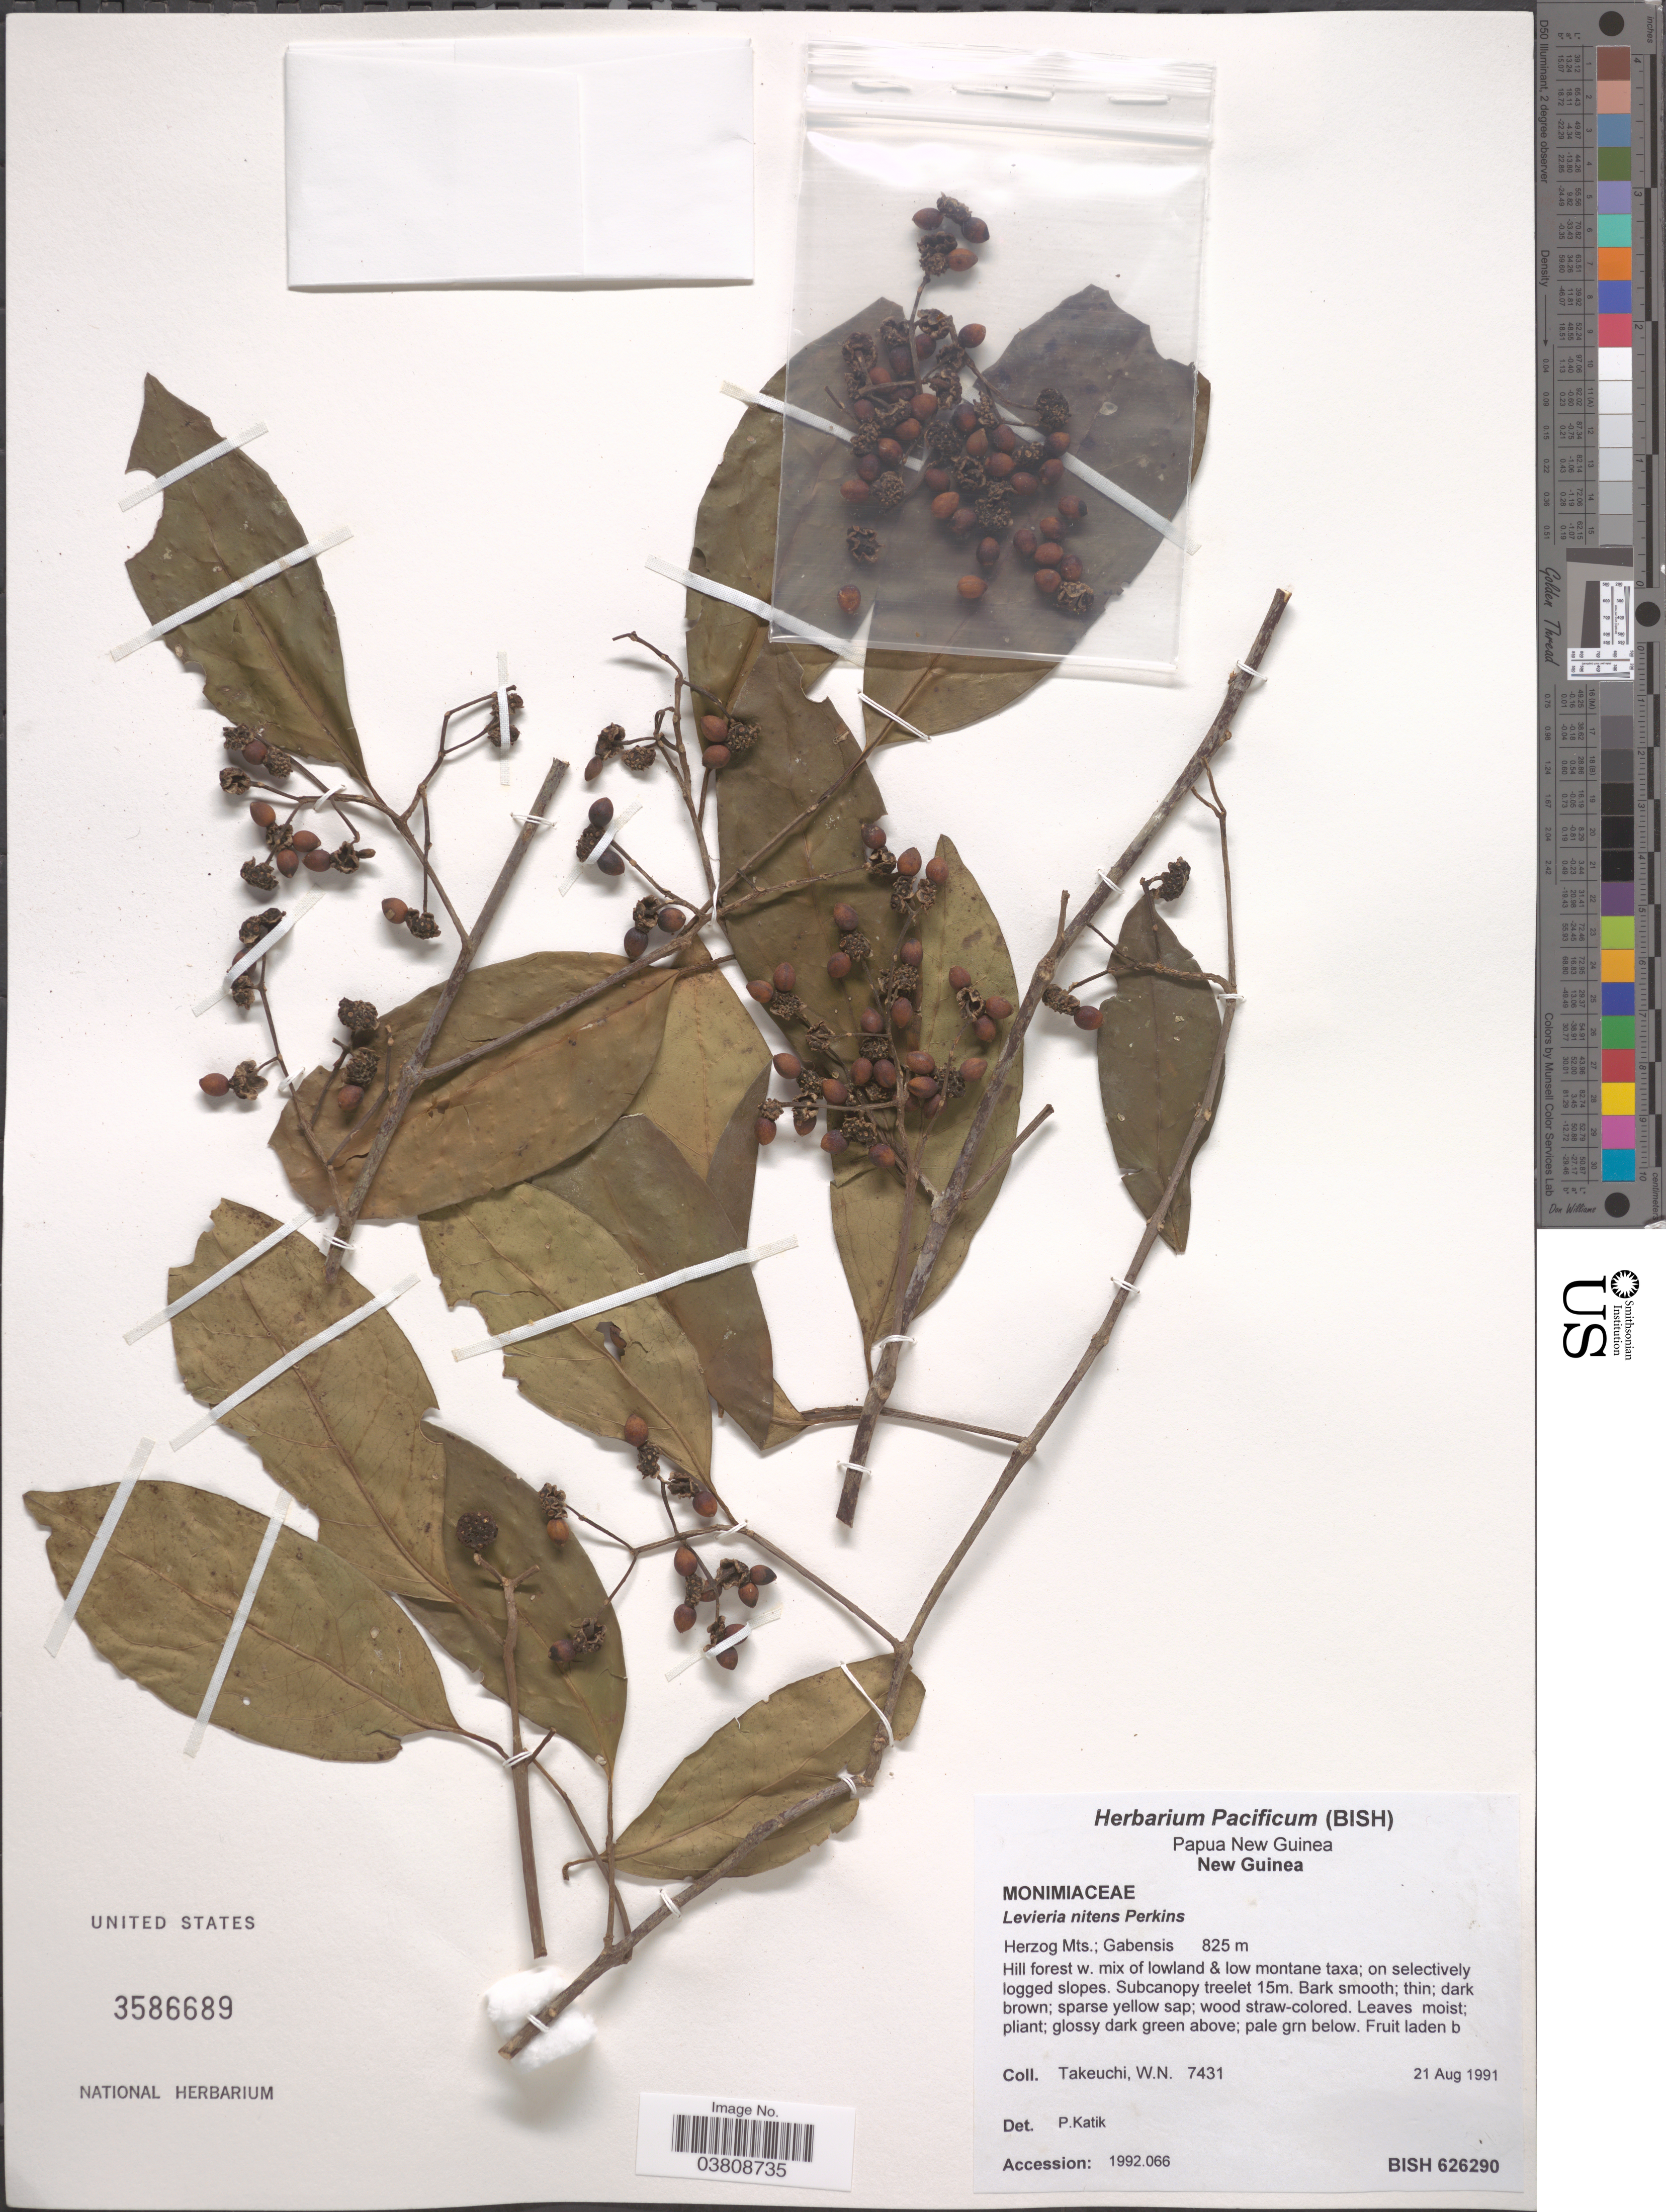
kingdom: Plantae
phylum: Tracheophyta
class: Magnoliopsida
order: Laurales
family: Monimiaceae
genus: Levieria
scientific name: Levieria nitens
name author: Perkins in Engl.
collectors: W. Takeuchi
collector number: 7431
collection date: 1991-08-21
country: Papua New Guinea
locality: New Guinea. Herzog Mts.; Gabensis.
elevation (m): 825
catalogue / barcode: US 3586689